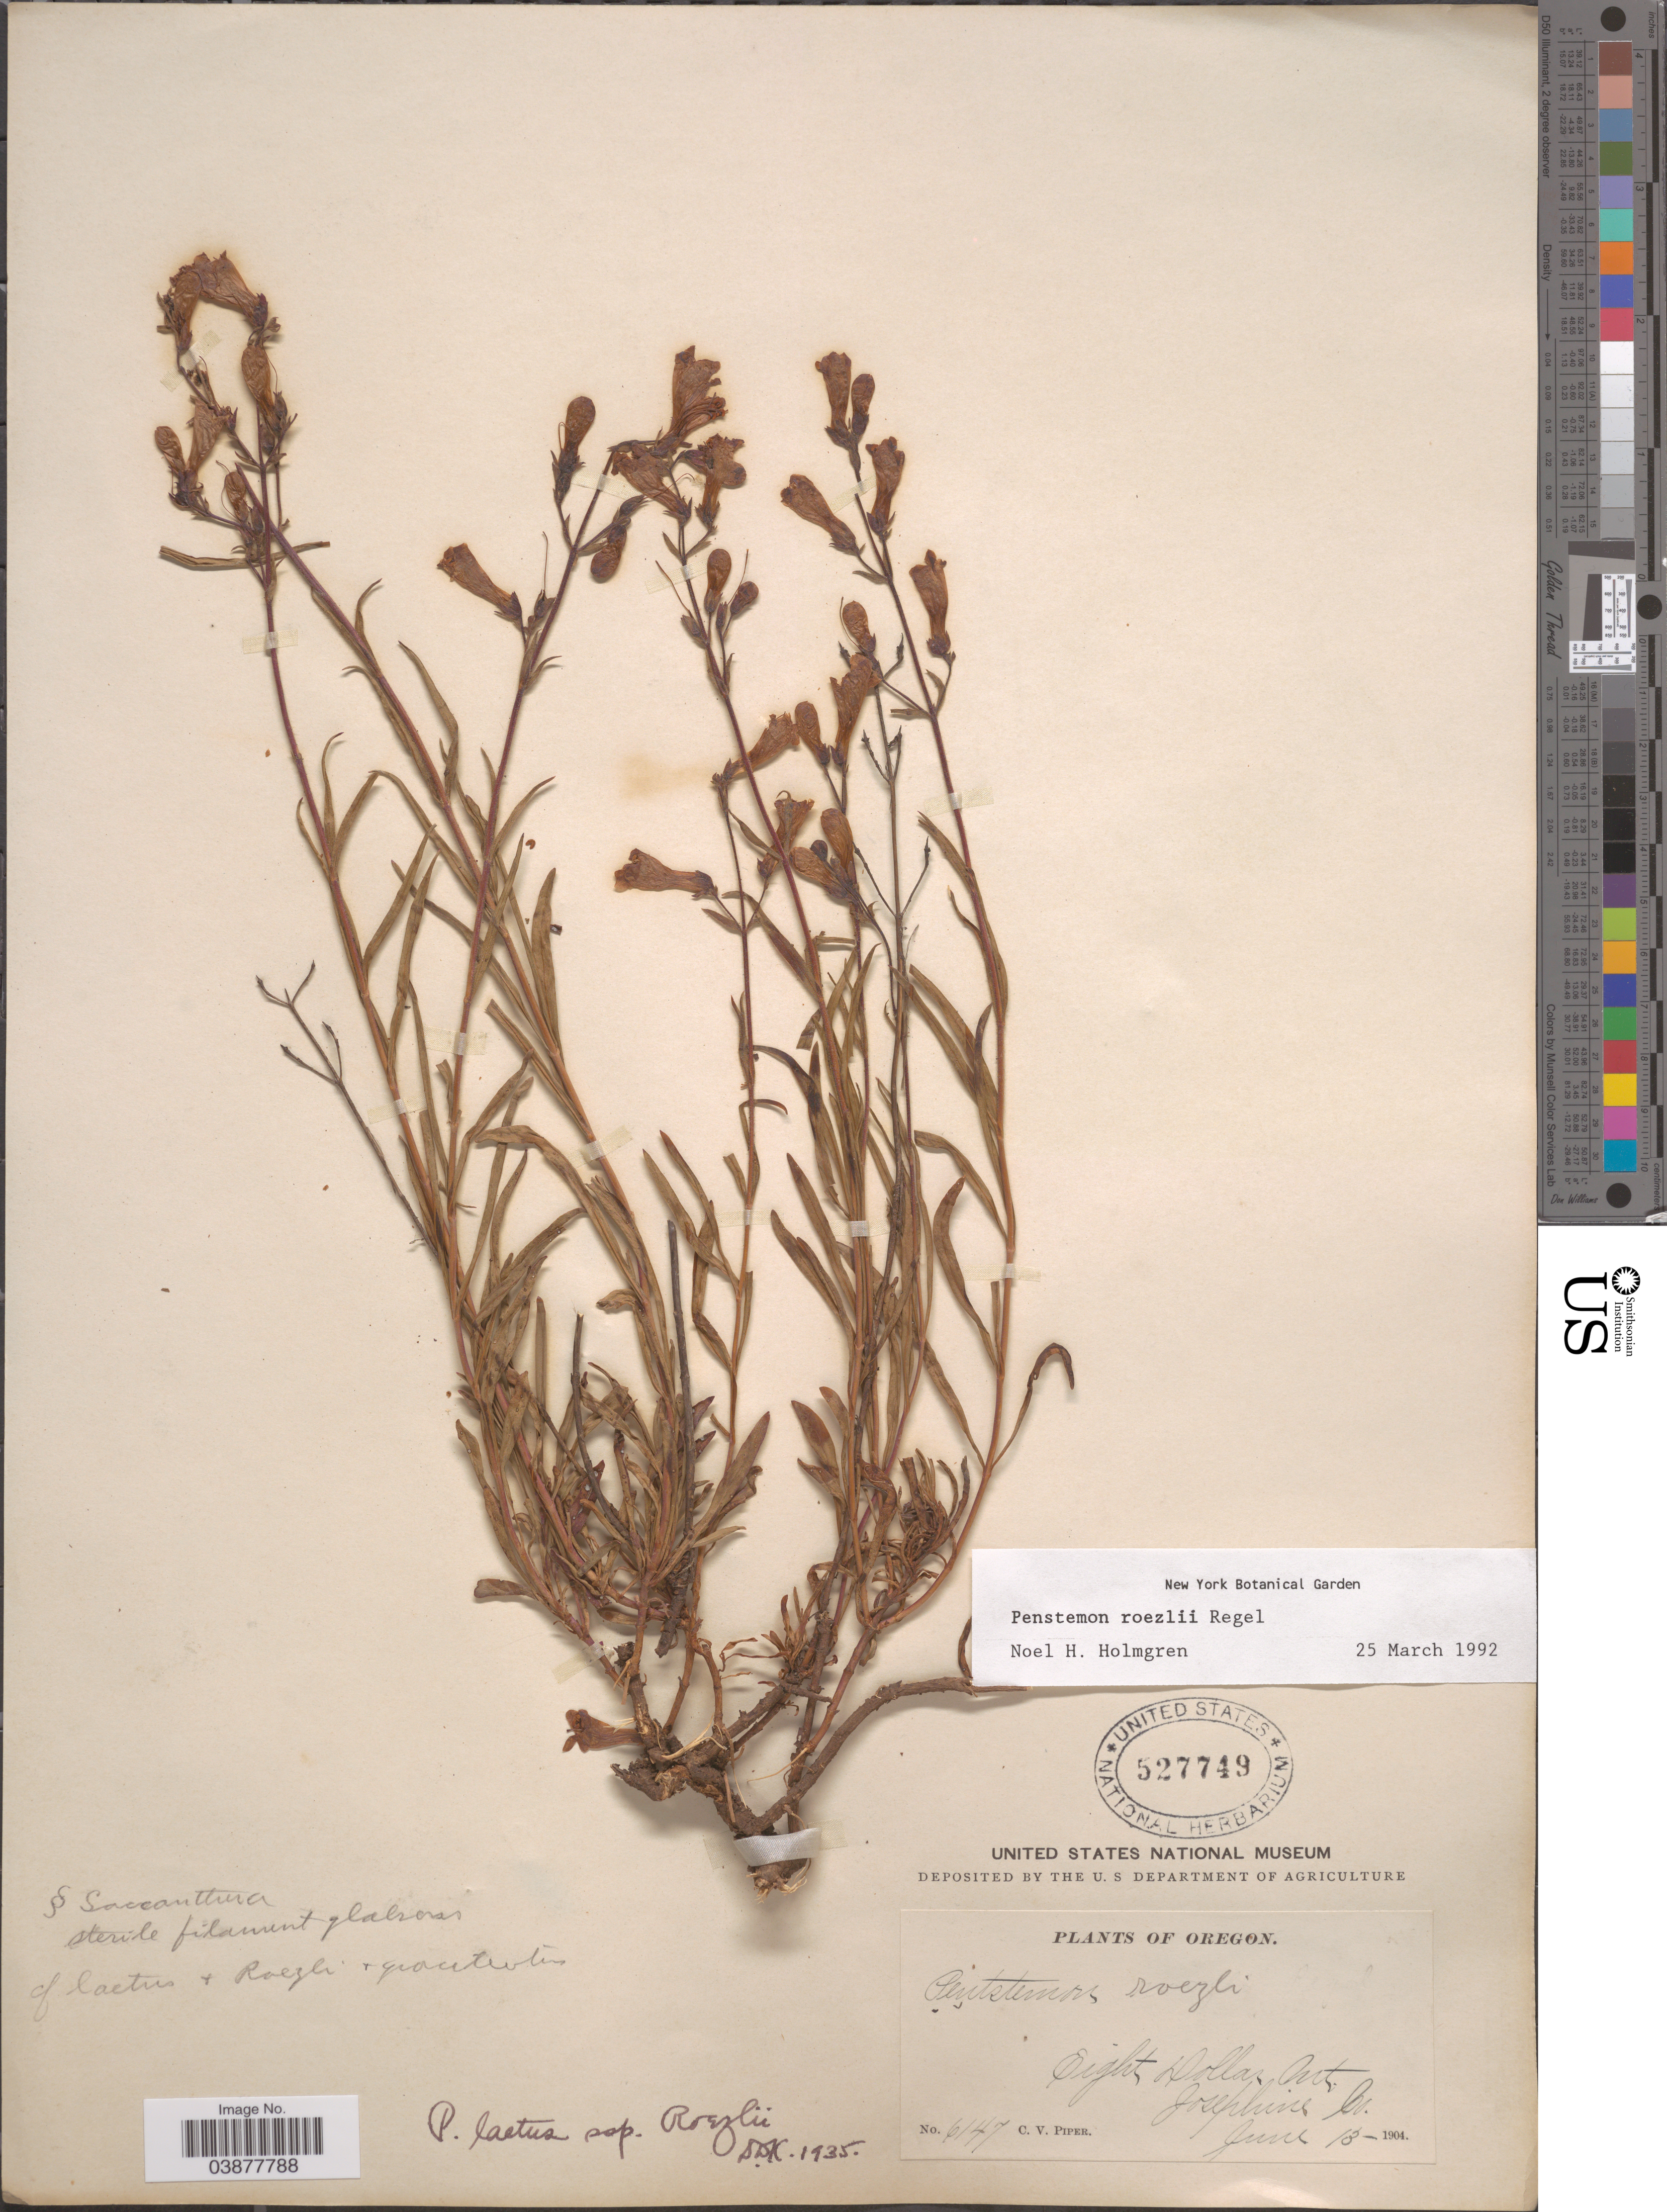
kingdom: Plantae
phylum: Tracheophyta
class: Magnoliopsida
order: Lamiales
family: Plantaginaceae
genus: Penstemon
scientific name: Penstemon roezlii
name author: Regel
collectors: C. V. Piper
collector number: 6147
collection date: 1904-06-13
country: United States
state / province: Oregon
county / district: Josephine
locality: Eight Dollar, Josephine Co.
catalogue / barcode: US 527749